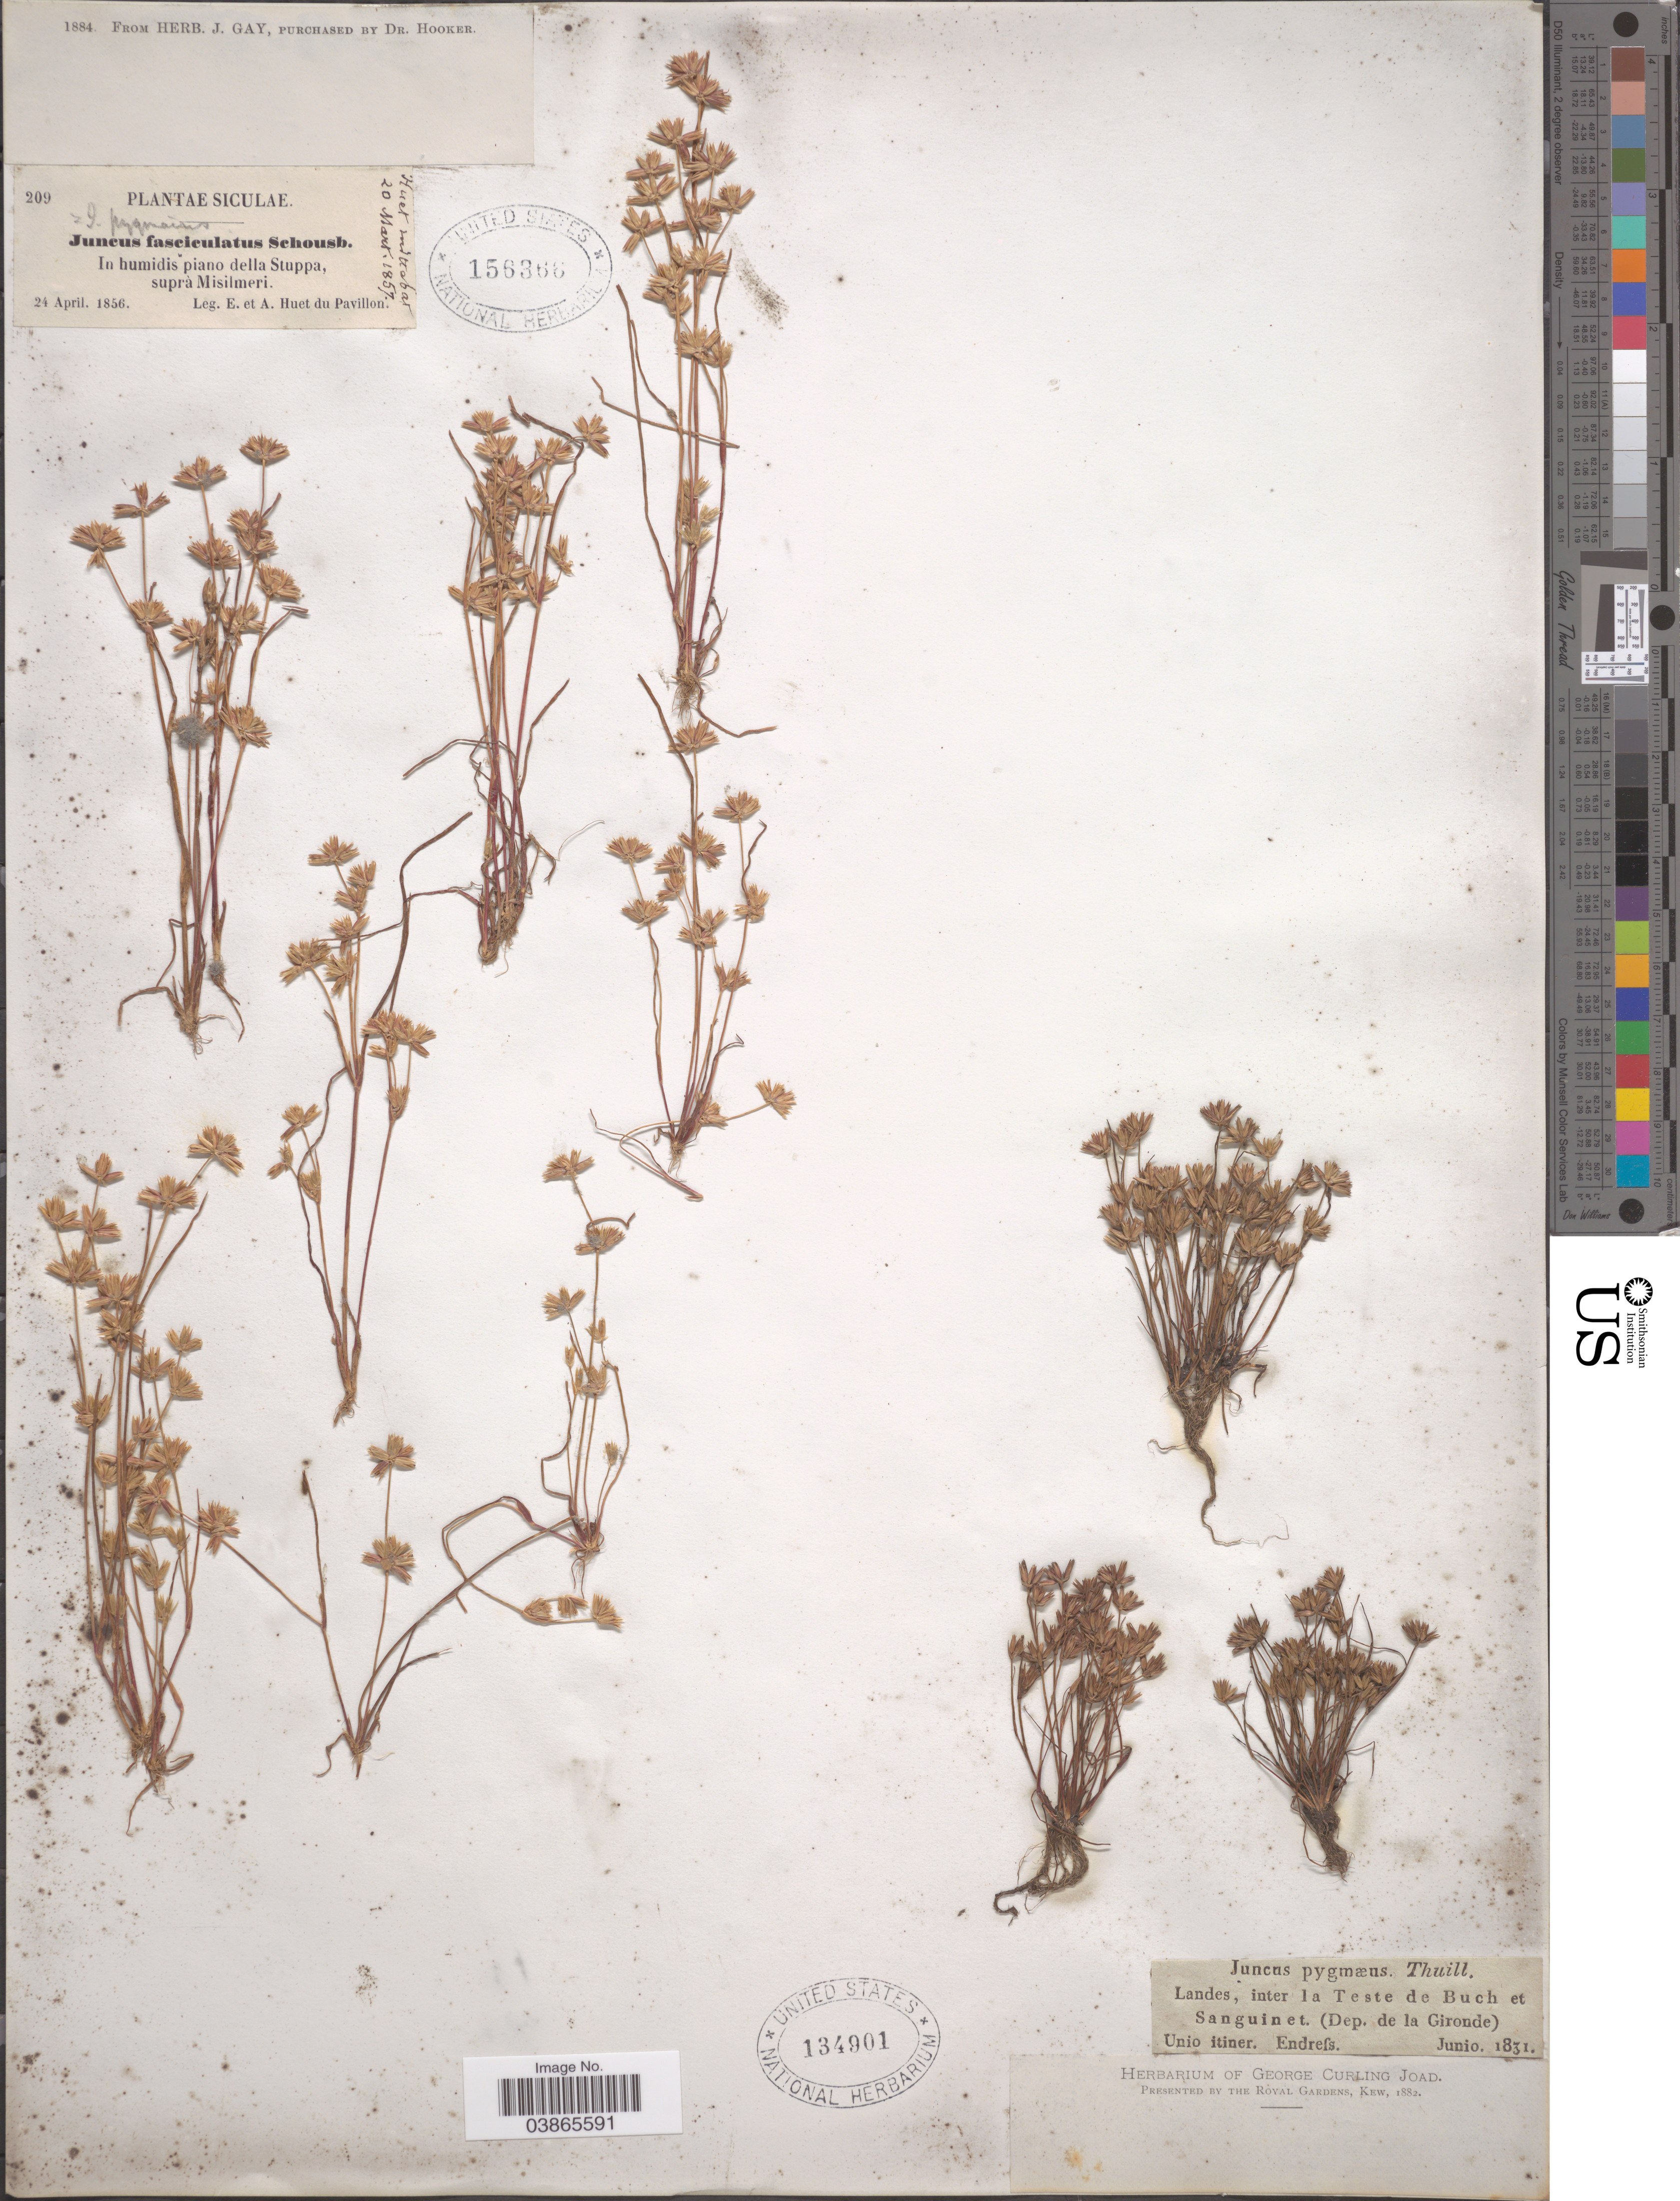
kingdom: Plantae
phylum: Tracheophyta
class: Liliopsida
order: Poales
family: Juncaceae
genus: Juncus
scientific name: Juncus pygmaeus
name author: Rich. ex Thuill.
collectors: Endrefs, --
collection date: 1831-06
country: France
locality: Landes, inter la Teste de Buch et Sanguinet (Dep. de la Gironde).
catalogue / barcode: US 134901-2